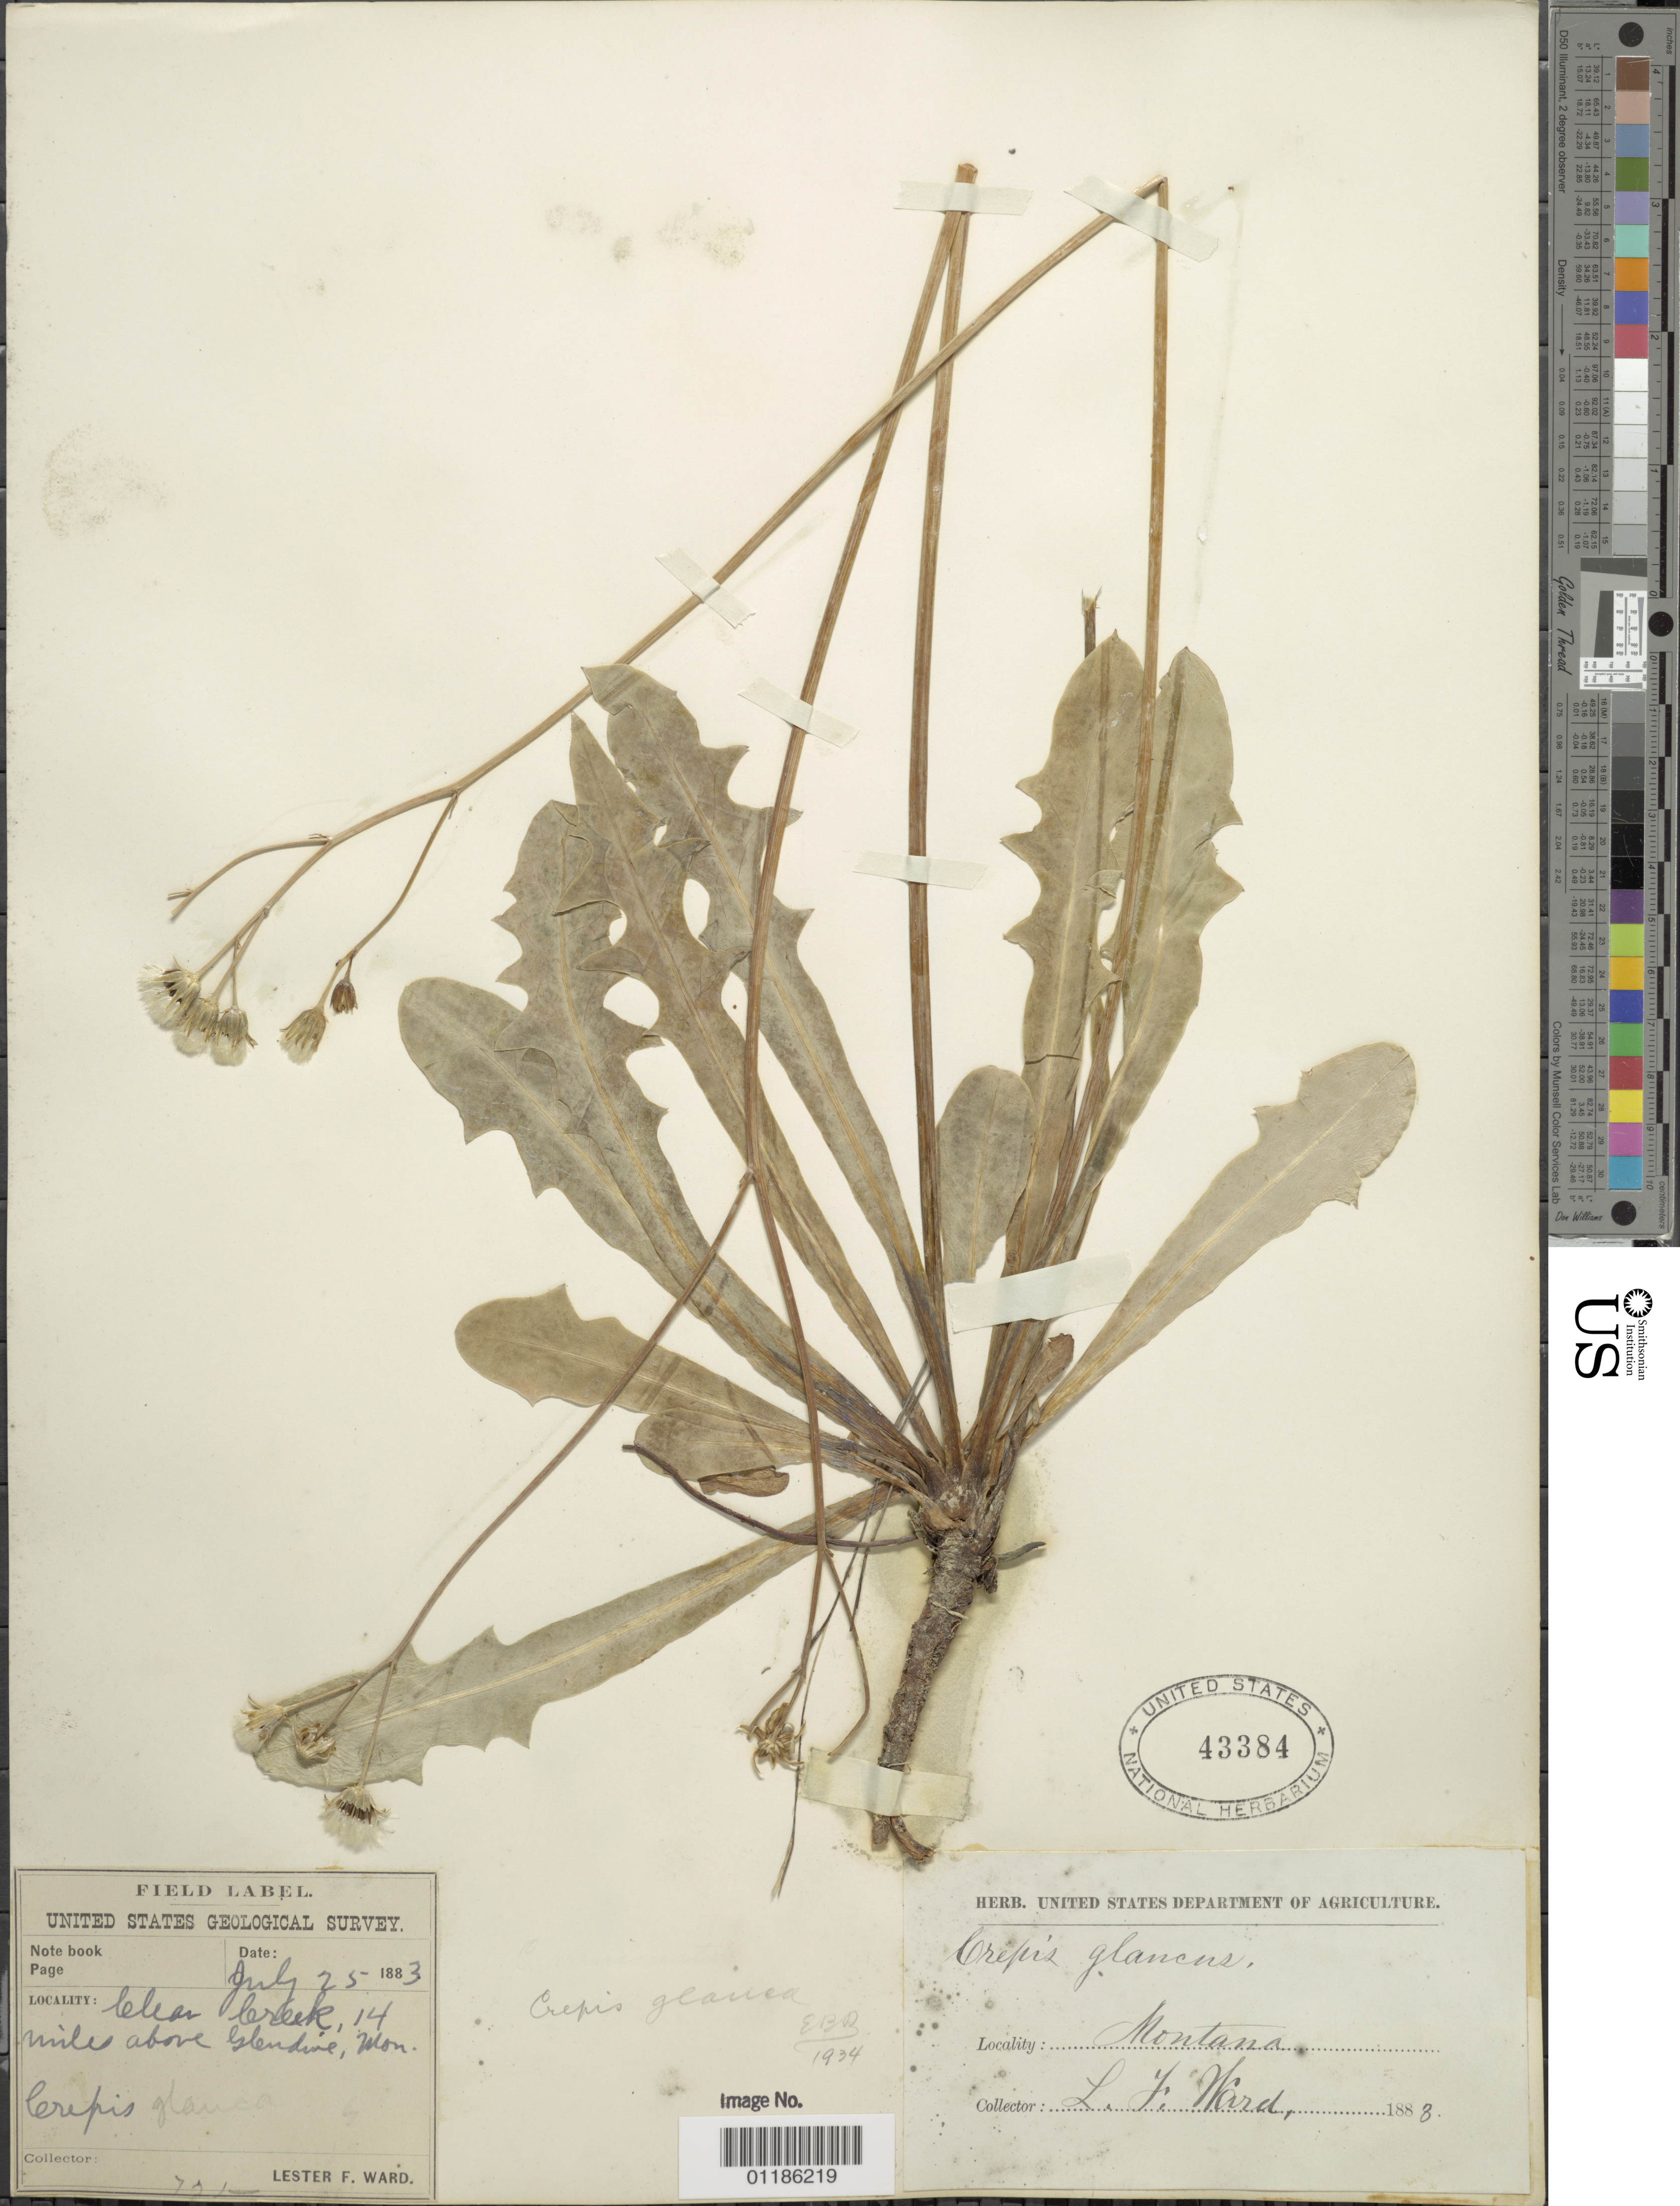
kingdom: Plantae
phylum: Tracheophyta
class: Magnoliopsida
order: Asterales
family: Asteraceae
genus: Askellia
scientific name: Askellia flexuosa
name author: (Ledeb.) W.A. Weber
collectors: L. F. Ward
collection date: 1883-07-25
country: United States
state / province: Montana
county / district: Dawson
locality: Clear Creek, 14 miles above Glendive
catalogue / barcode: US 43384